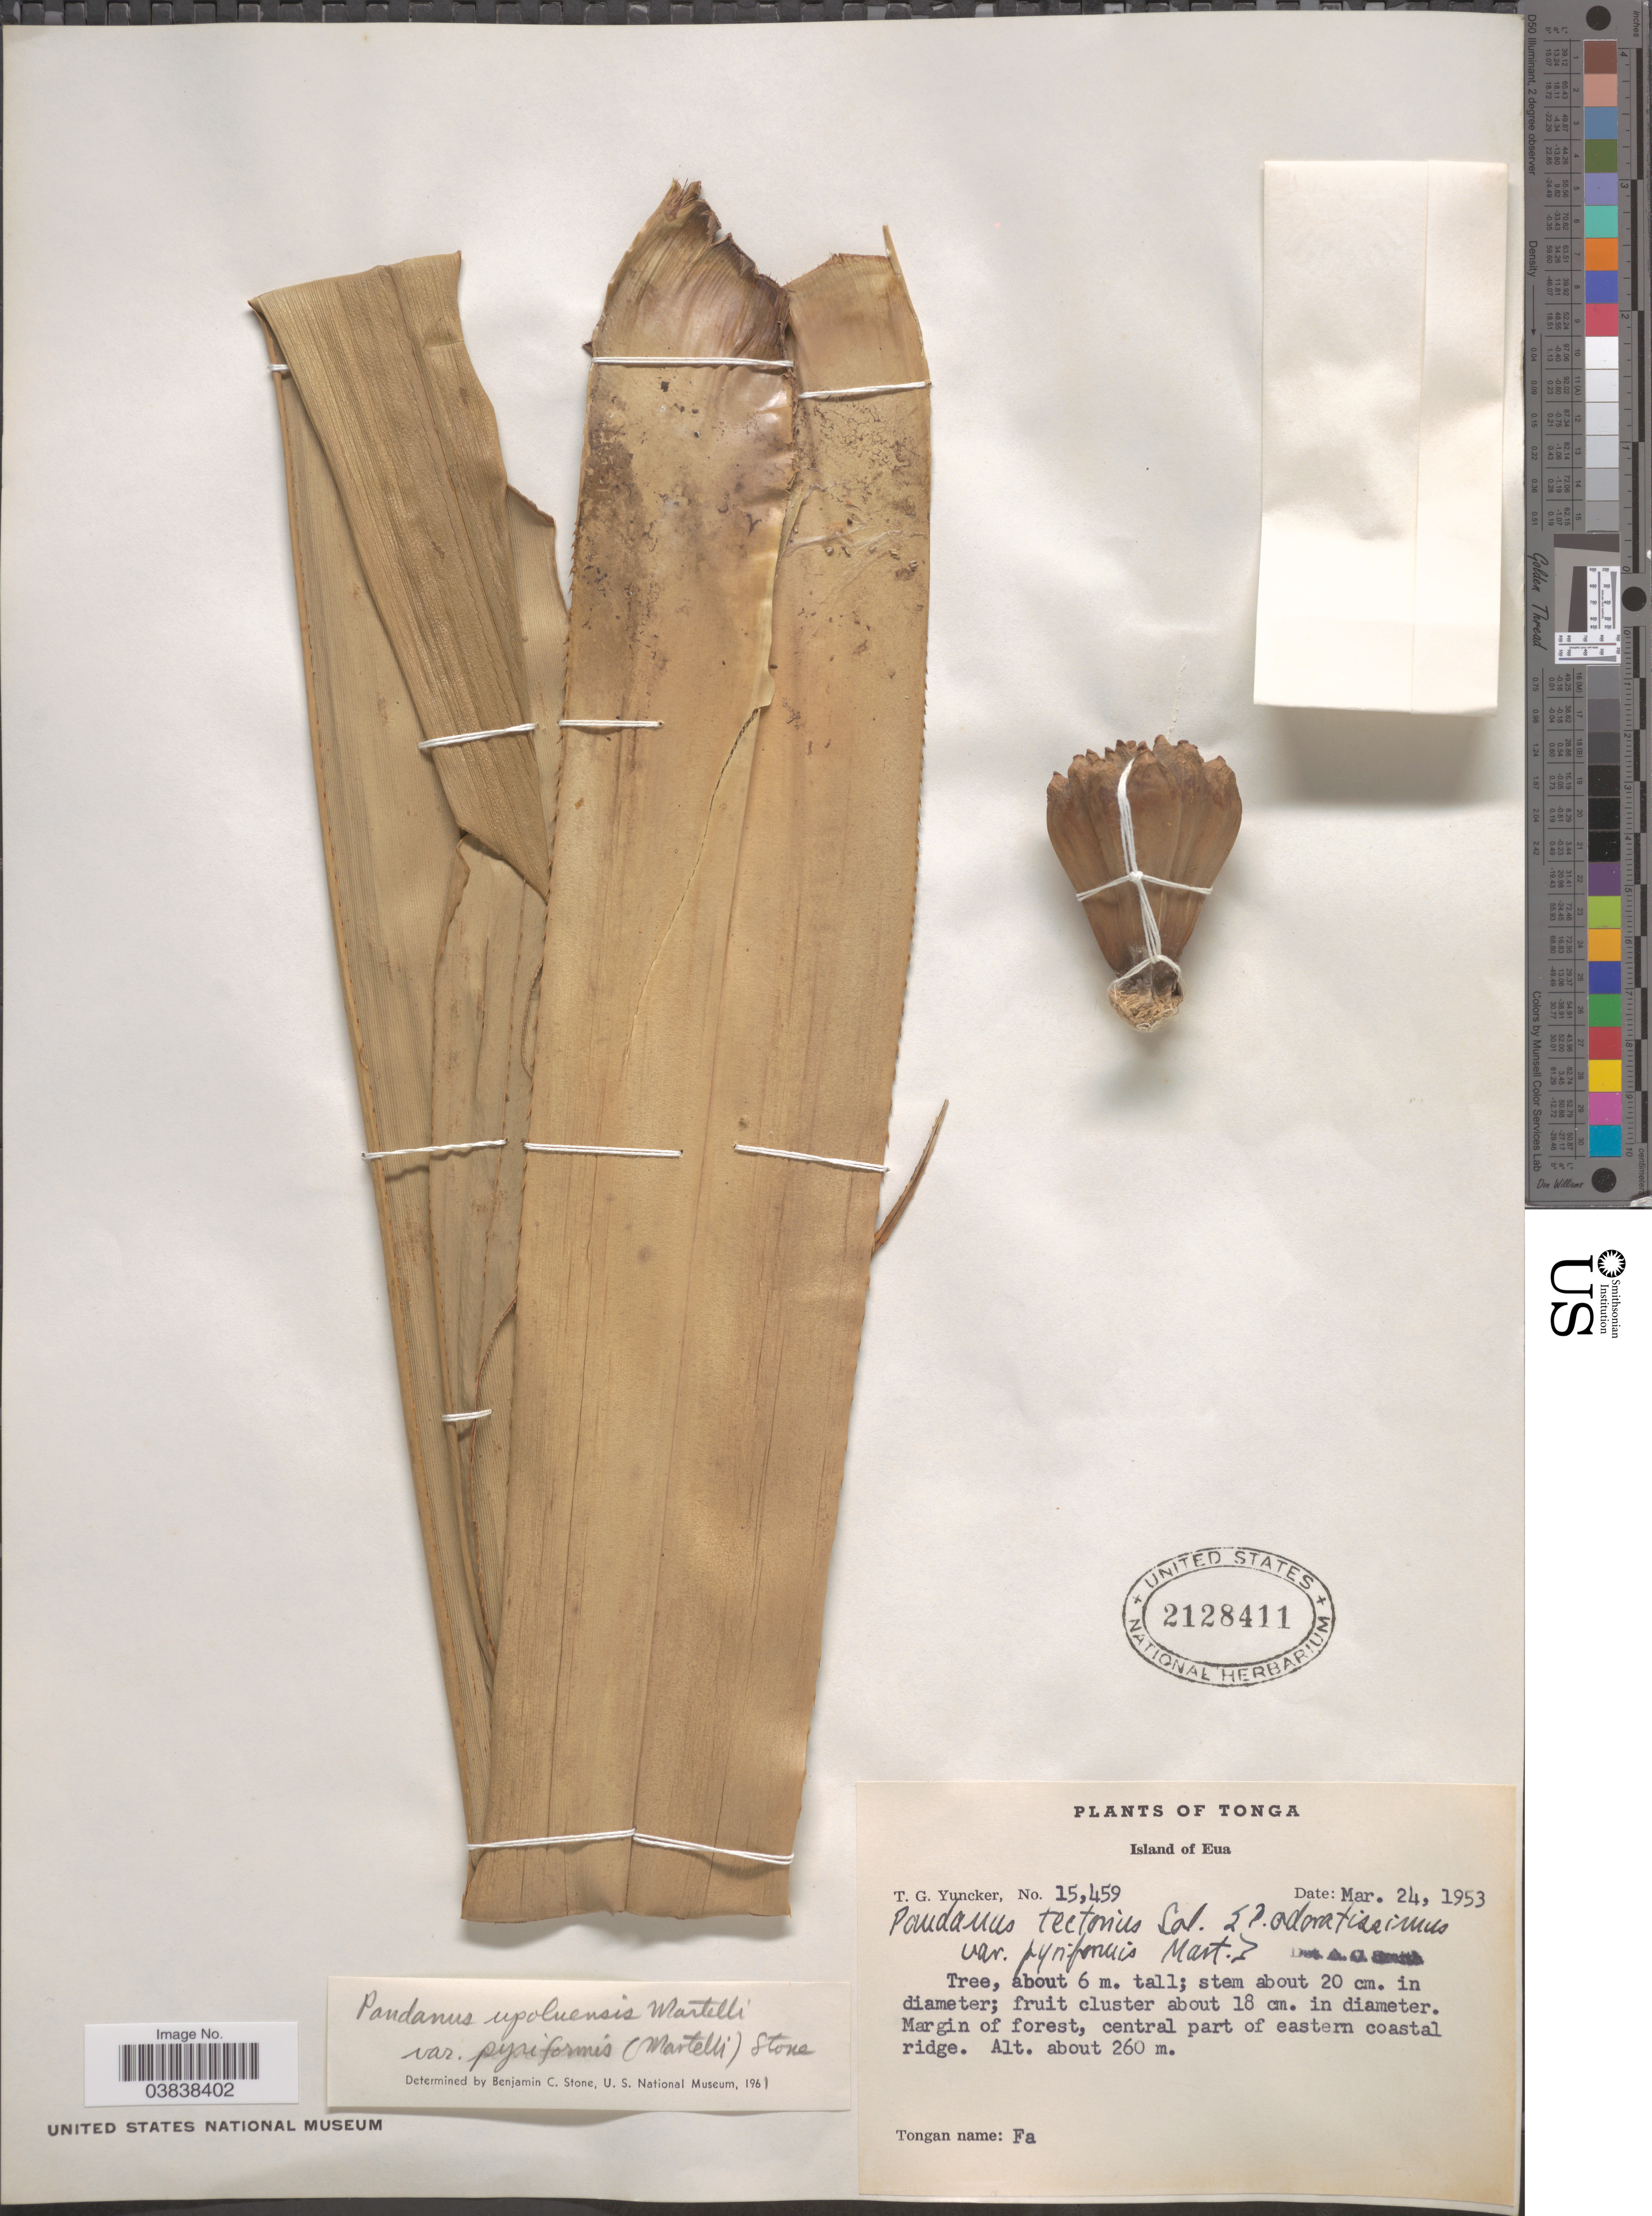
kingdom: Plantae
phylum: Tracheophyta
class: Liliopsida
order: Pandanales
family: Pandanaceae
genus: Pandanus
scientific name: Pandanus upoluensis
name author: Martelli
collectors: T. G. Yuncker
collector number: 15459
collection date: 1953-03-24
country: Tonga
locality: Island of Eua. Margin of forest, central part of eastern coastal ridge.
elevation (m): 260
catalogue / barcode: US 2128411